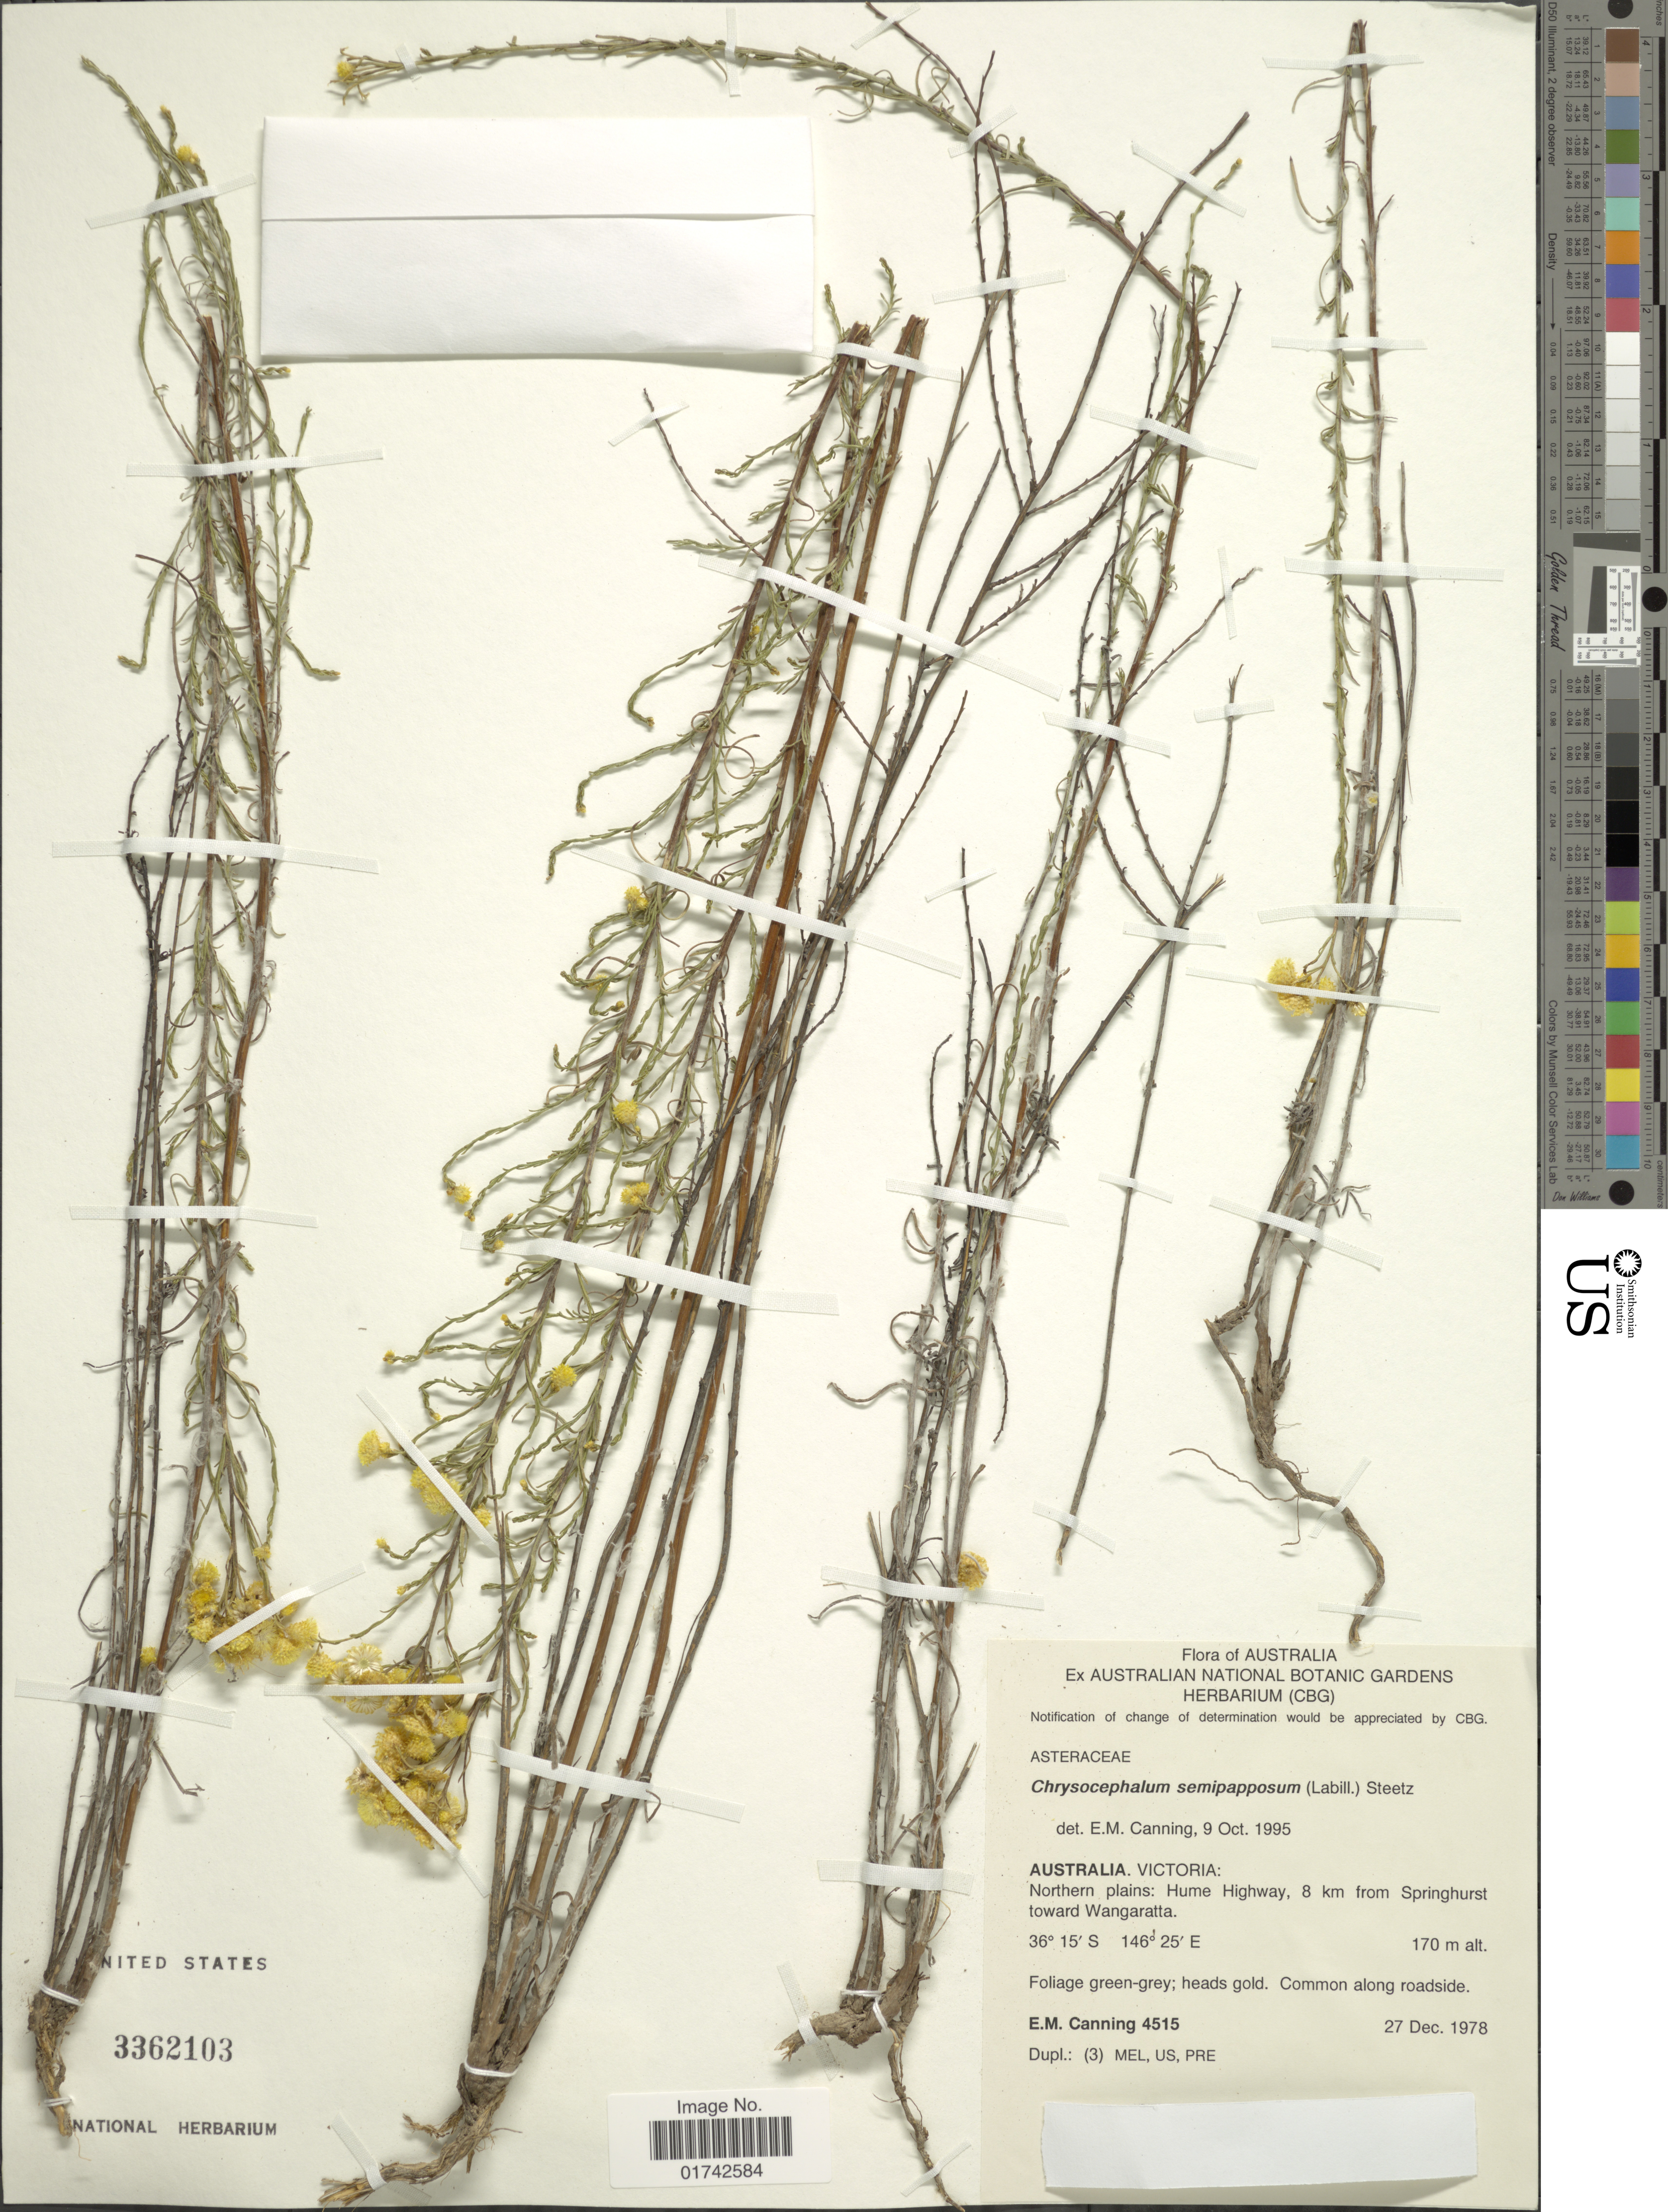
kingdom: Plantae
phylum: Tracheophyta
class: Magnoliopsida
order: Asterales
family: Asteraceae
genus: Helichrysum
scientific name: Helichrysum semipapposum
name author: DC.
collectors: E. Canning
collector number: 4515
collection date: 1978-12-27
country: Australia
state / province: Victoria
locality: Victoria. Northern Palins: Hume Highway, 8 km from Springhurst toward Wangaratta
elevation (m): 170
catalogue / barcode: US 3362103